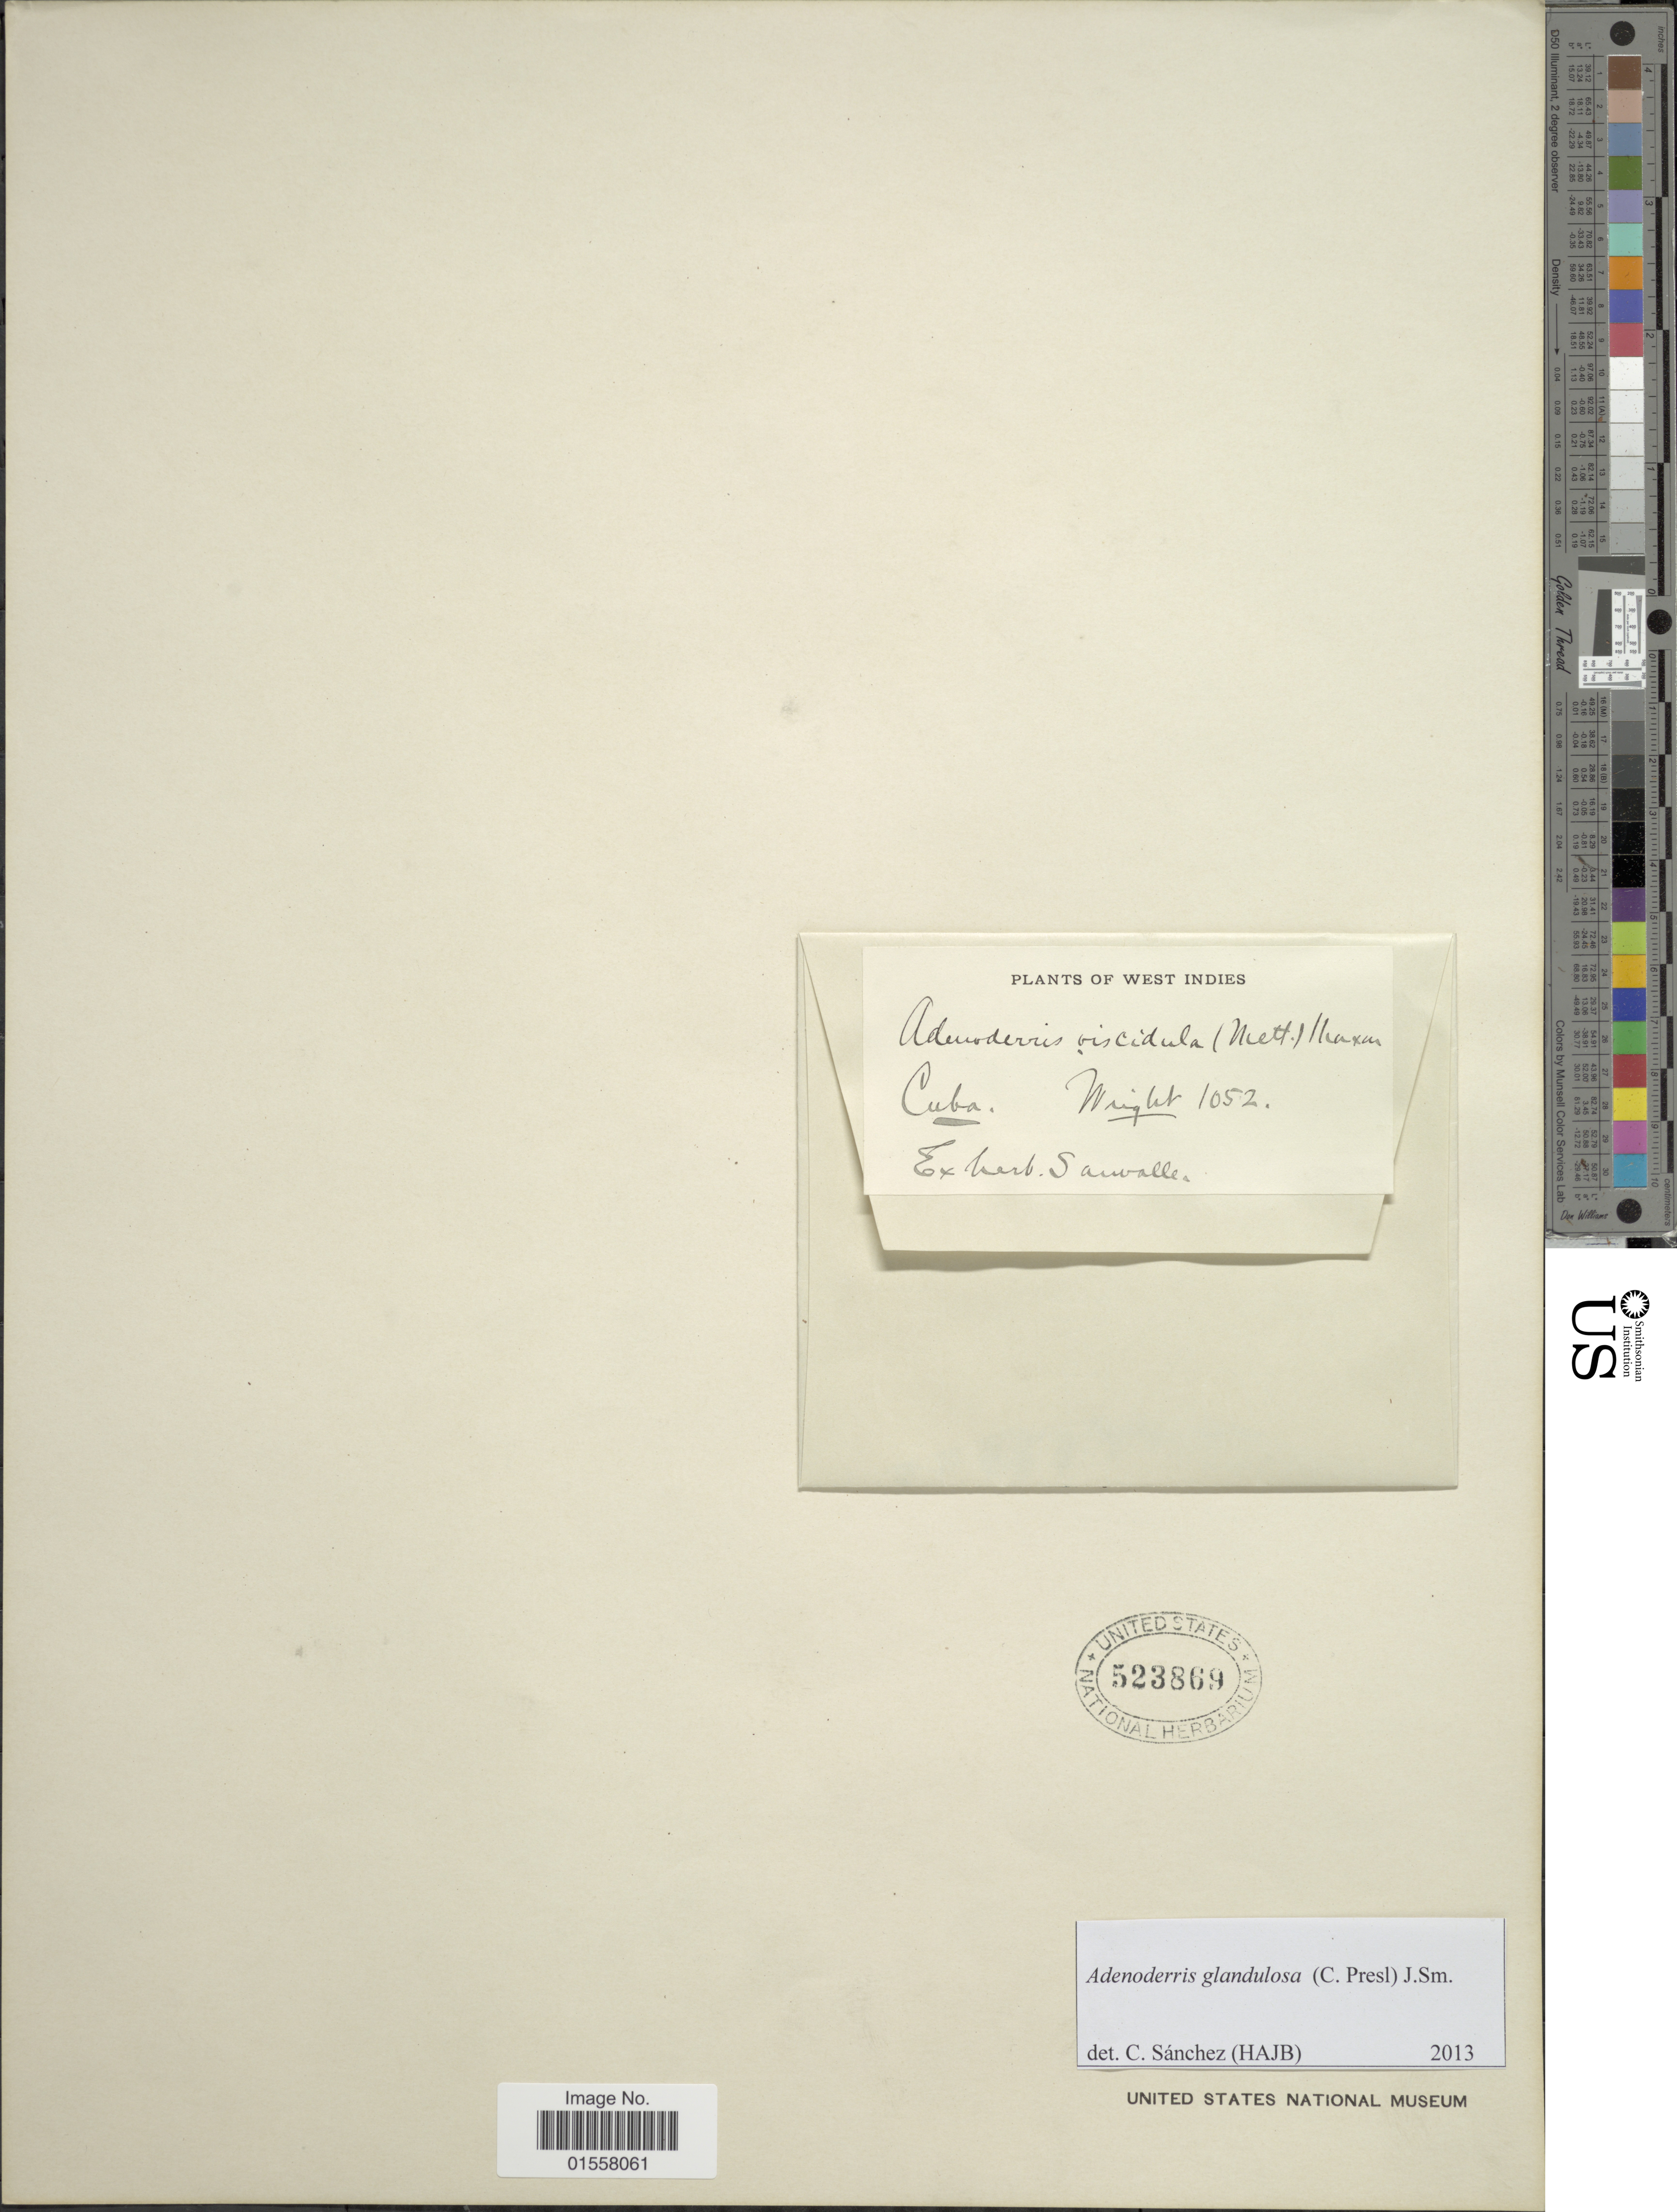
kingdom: Plantae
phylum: Tracheophyta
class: Polypodiopsida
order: Polypodiales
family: Dryopteridaceae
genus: Polystichum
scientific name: Polystichum glandulosum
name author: C. Presl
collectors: Wright, --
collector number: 1052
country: Cuba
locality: West Indies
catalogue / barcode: US 523869